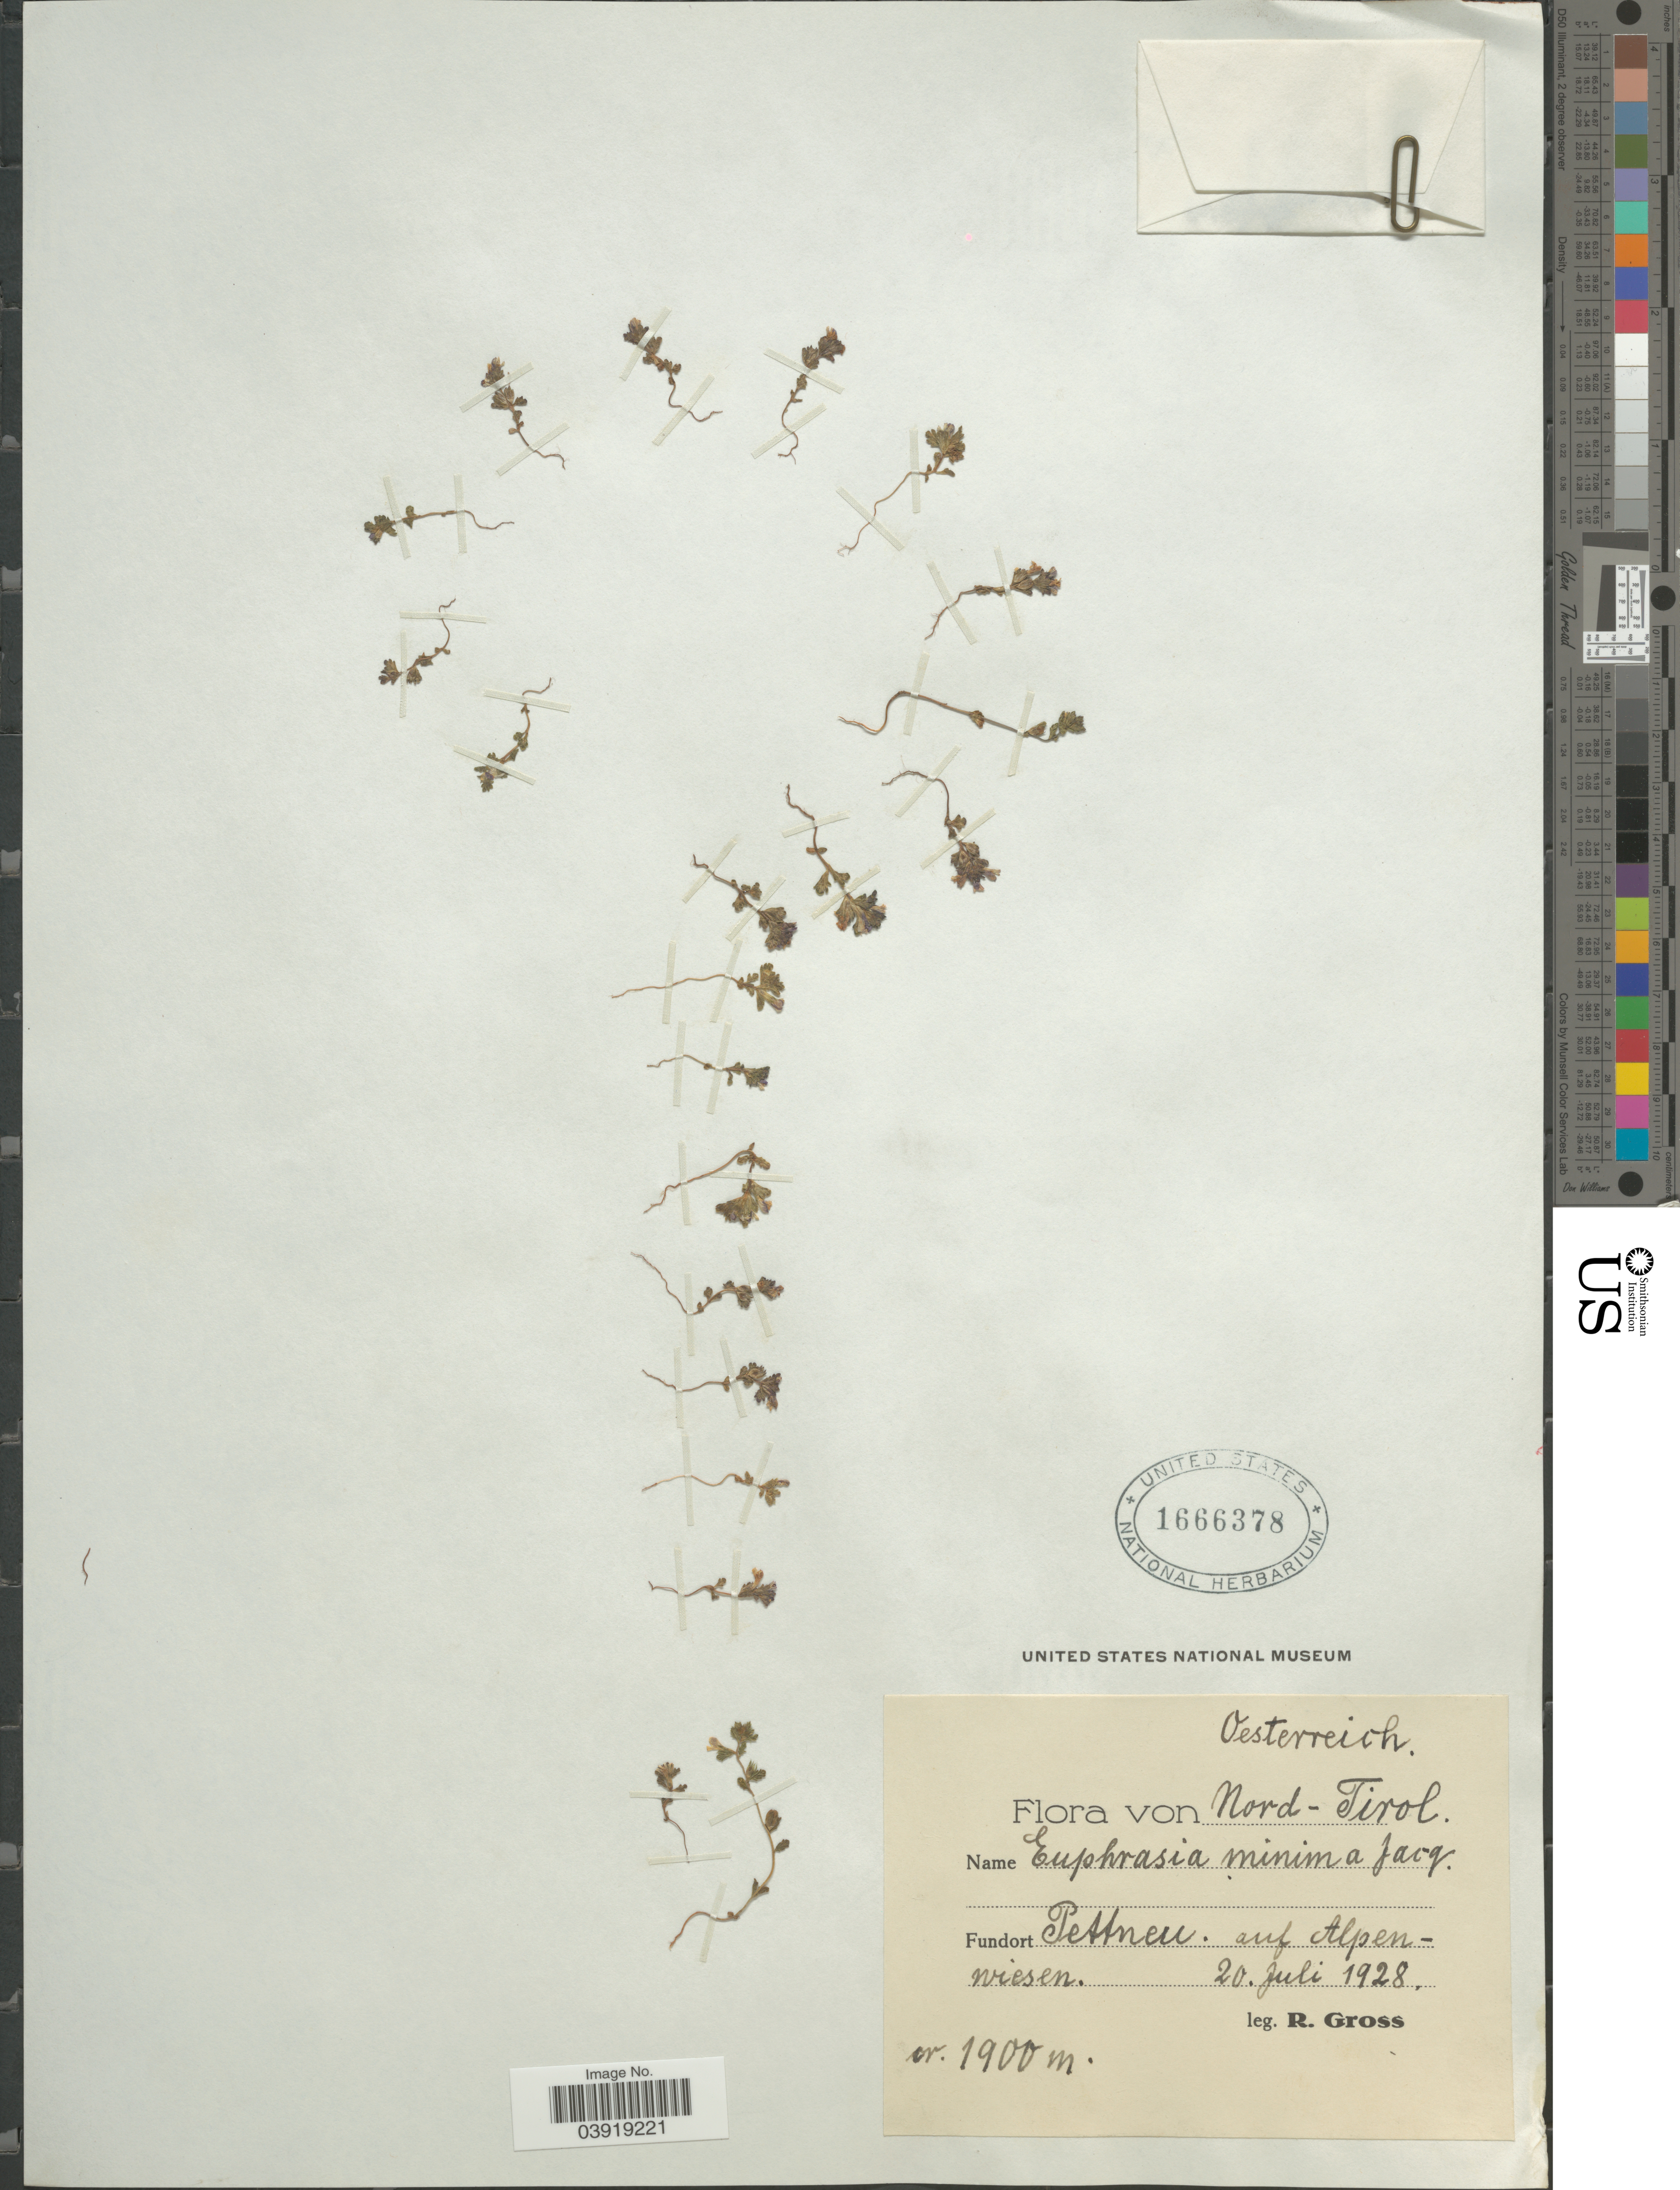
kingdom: Plantae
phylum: Tracheophyta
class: Magnoliopsida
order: Lamiales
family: Orobanchaceae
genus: Euphrasia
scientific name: Euphrasia minima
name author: Schloss.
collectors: R. Gross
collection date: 1928-07-20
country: Austria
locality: Oesterreich. Nord-Tirol. Pettneu, auf Alpen-wiesen.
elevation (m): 1900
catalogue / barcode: US 1666378